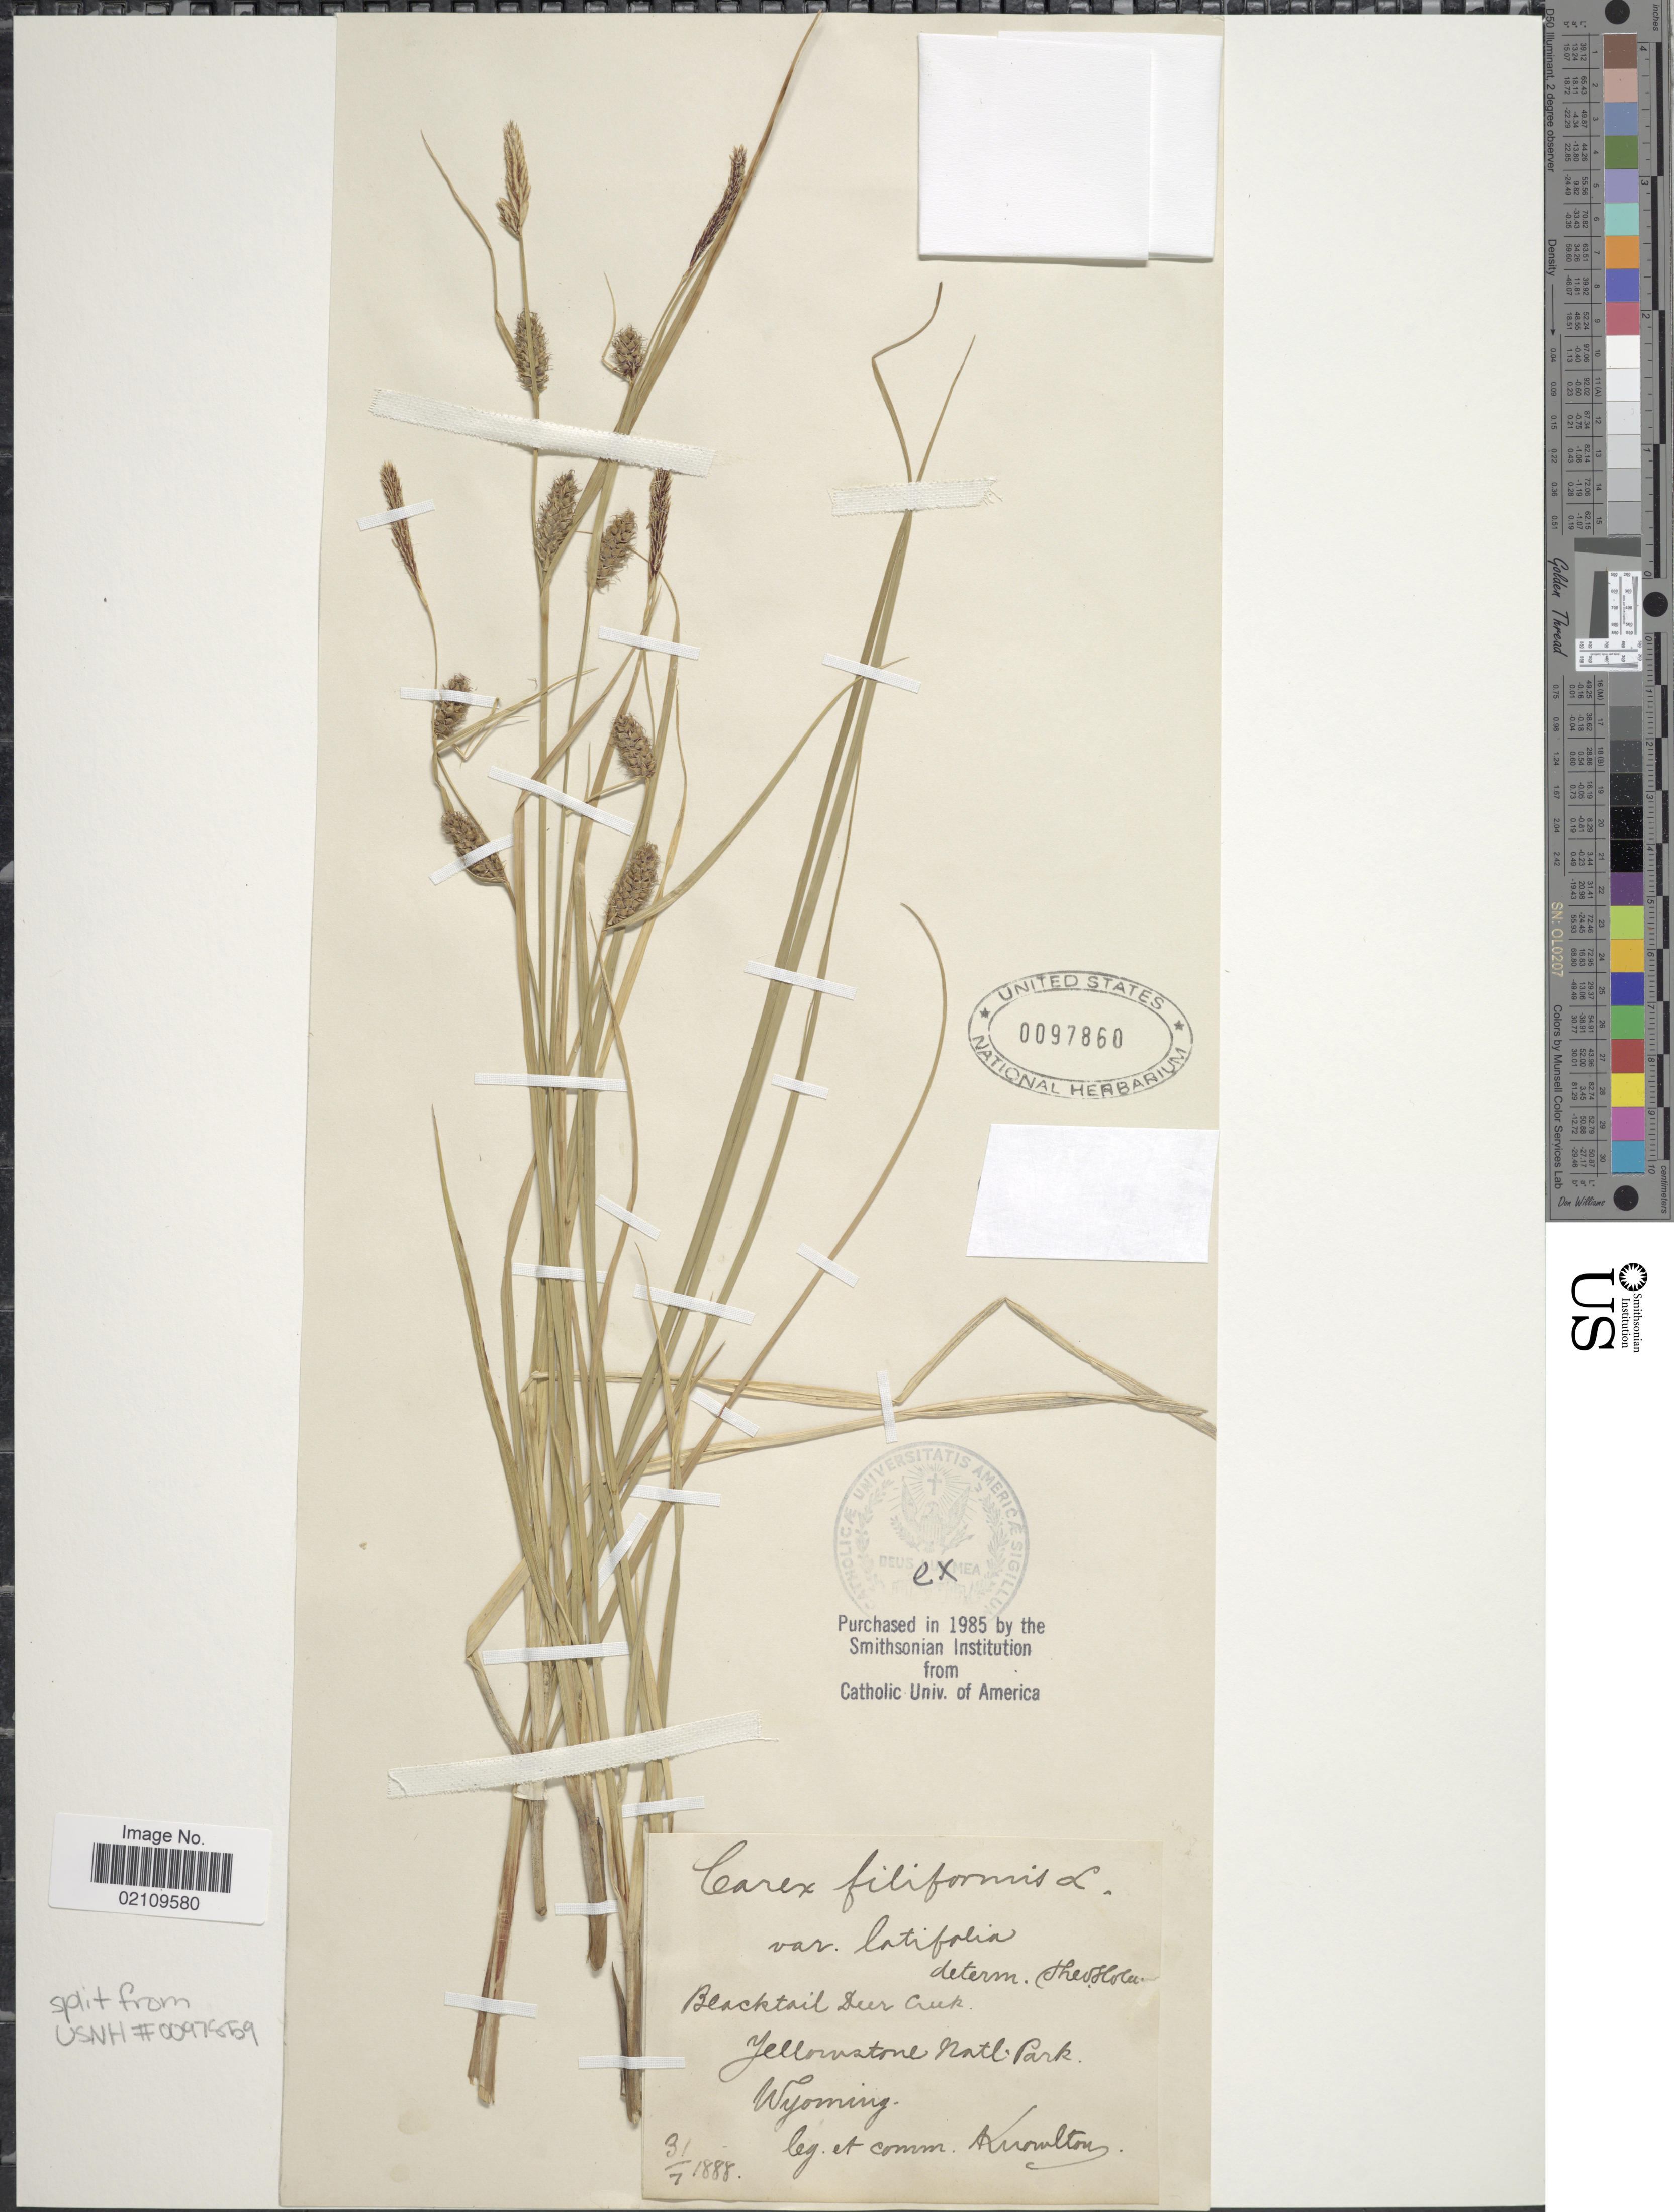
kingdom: Plantae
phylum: Tracheophyta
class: Liliopsida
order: Poales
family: Cyperaceae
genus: Carex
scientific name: Carex pellita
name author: Muhl. ex Willd.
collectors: -. Knowlton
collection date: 1888-07-31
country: United States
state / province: Wyoming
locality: Blacktail Deer Creek, Yellowstone Natl. Park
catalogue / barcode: US 97860